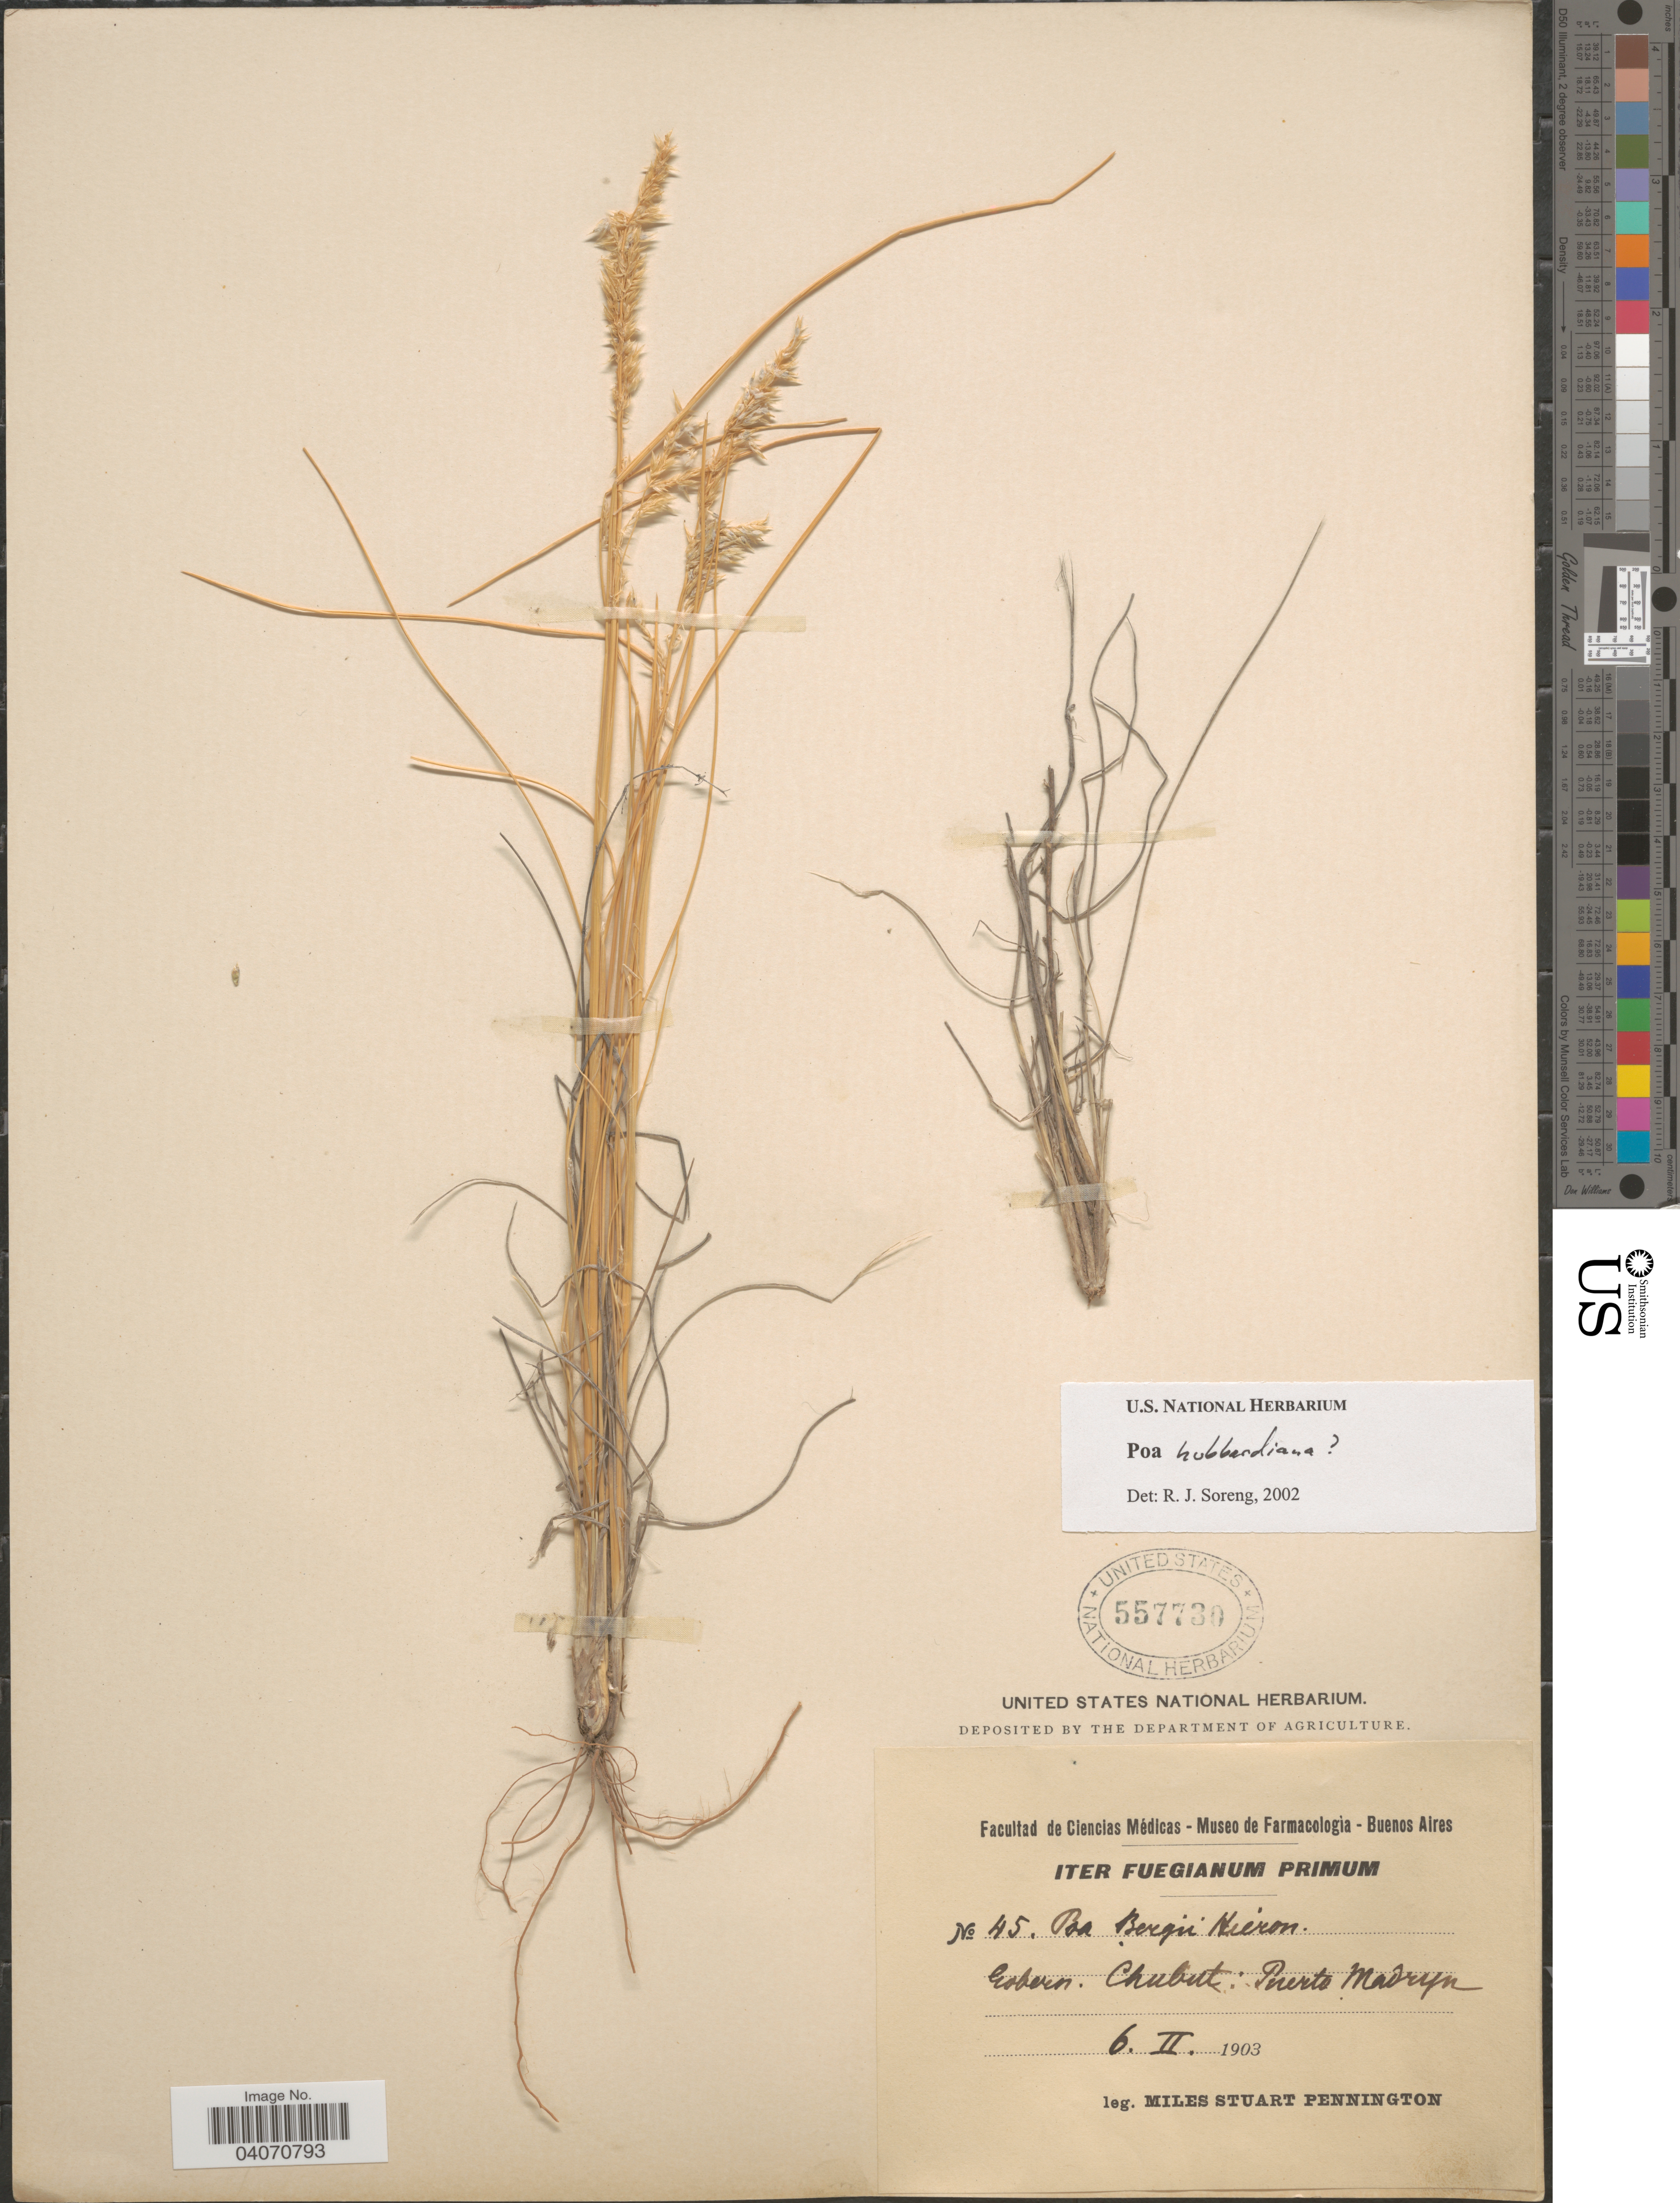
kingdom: Plantae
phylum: Tracheophyta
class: Liliopsida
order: Poales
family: Poaceae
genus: Poa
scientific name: Poa hubbardiana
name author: Parodi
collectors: M. Pennington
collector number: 45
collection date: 1903-02-06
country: Argentina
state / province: Chubut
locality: Iter Fuegianum Primum. Gobern. Chubut: Puerto Madryn.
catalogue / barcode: US 557730